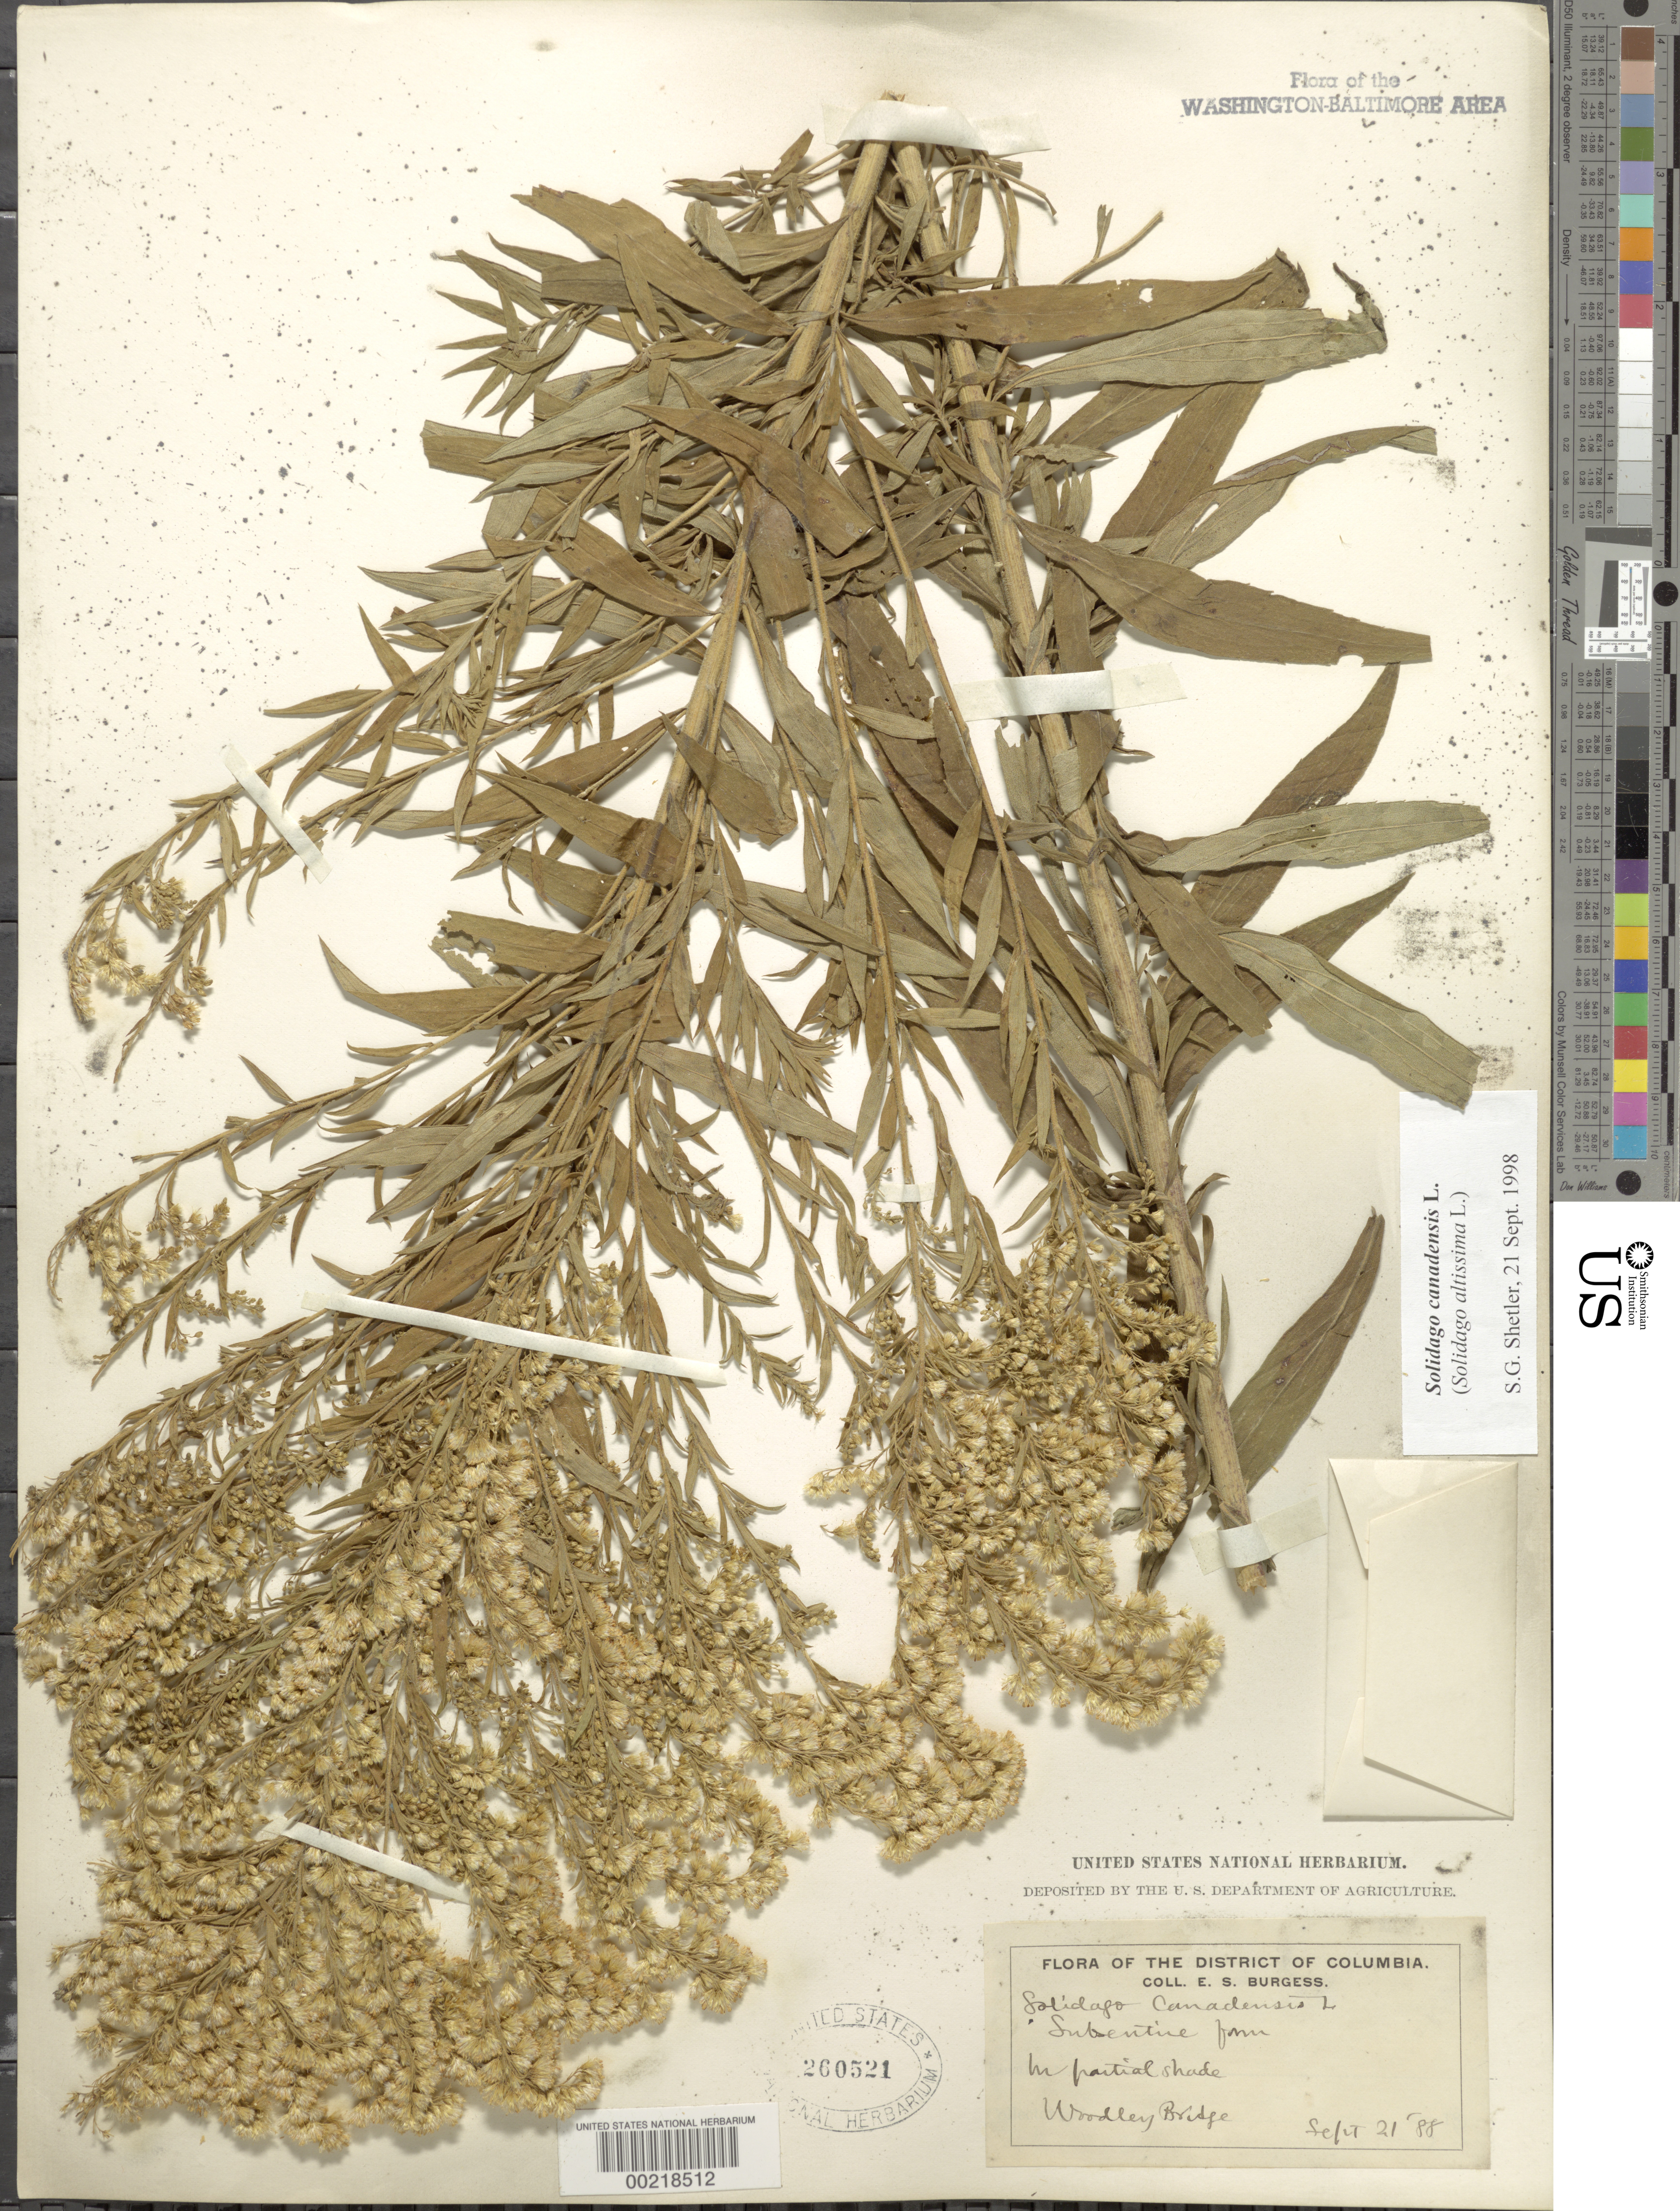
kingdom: Plantae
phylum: Tracheophyta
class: Magnoliopsida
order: Asterales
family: Asteraceae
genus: Solidago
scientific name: Solidago canadensis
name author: L.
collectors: E. Burgess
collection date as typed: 21 Sep 1888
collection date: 1888-09-21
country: United States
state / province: District of Columbia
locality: Woodley Bridge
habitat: Partial shade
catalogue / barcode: US 260521